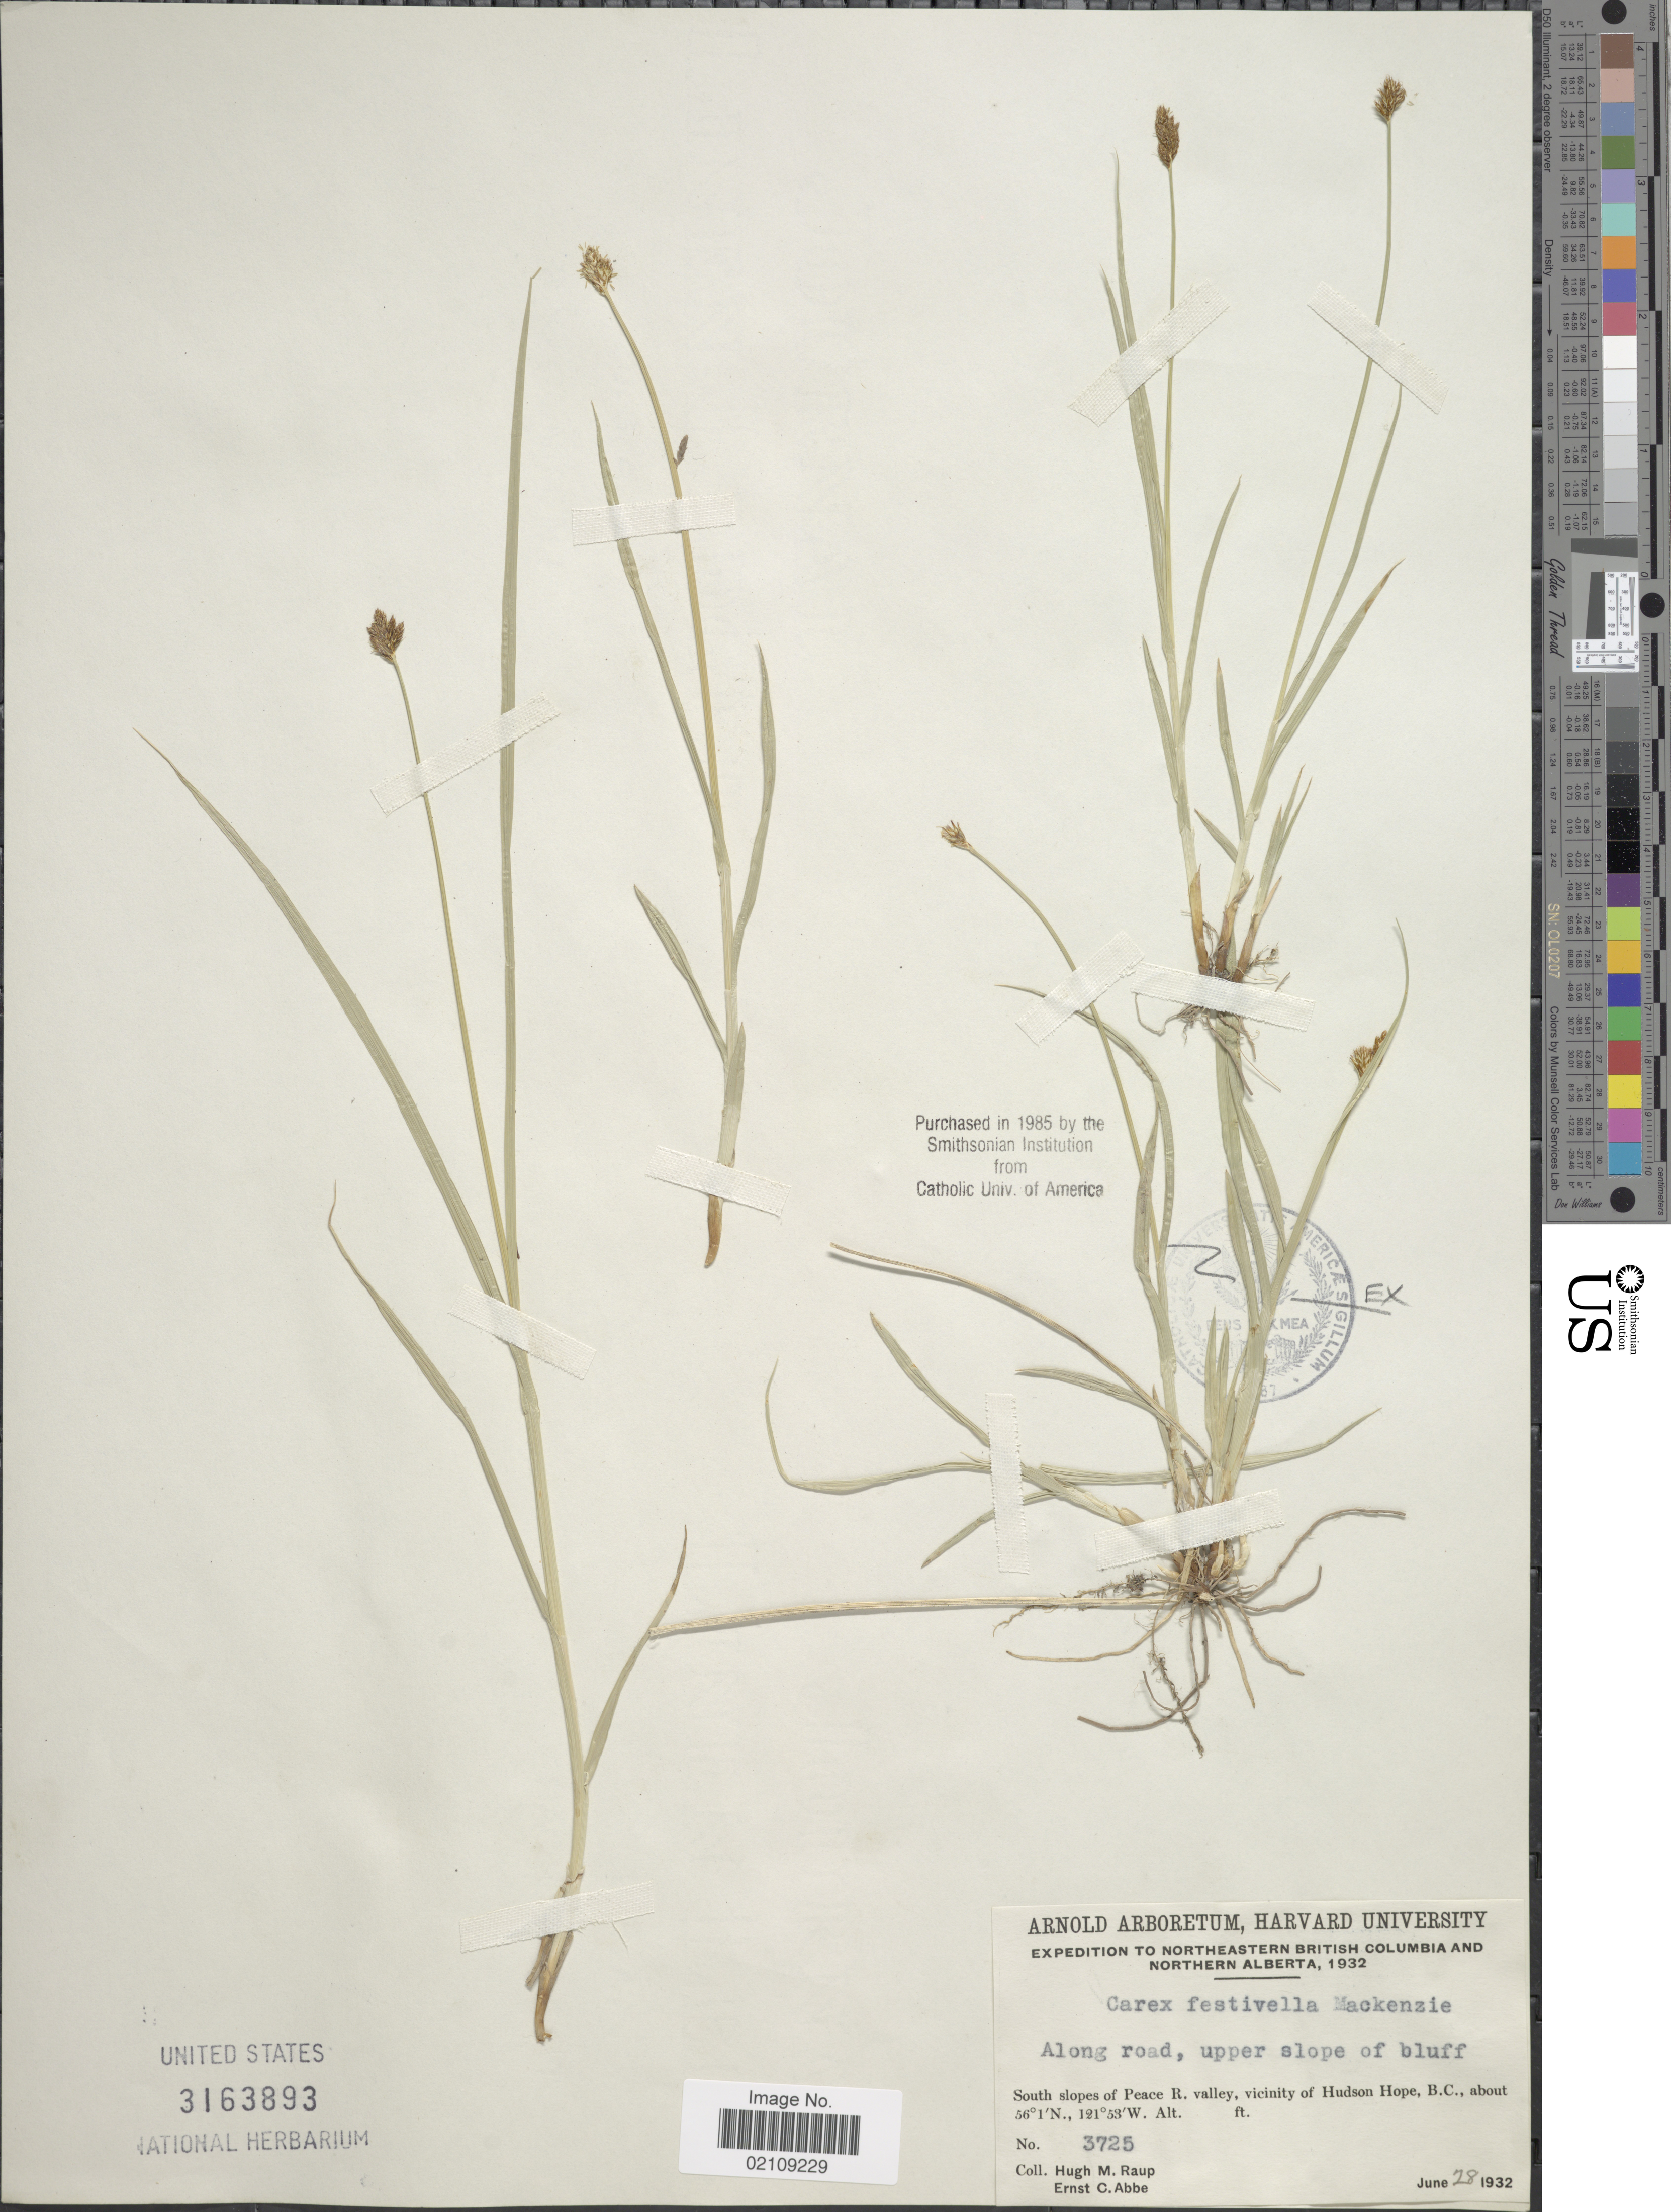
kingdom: Plantae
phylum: Tracheophyta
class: Liliopsida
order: Poales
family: Cyperaceae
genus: Carex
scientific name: Carex microptera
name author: Mack.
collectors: H. Raup & E. C. Abbe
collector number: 3725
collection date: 1932-06-28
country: Canada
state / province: British Columbia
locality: Northeastern British Columbia and Northern Alberta, Along road, upper slope of bluff, South slopes of Peace R. valley, vicinity of Hudson Hope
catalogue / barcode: US 3163893